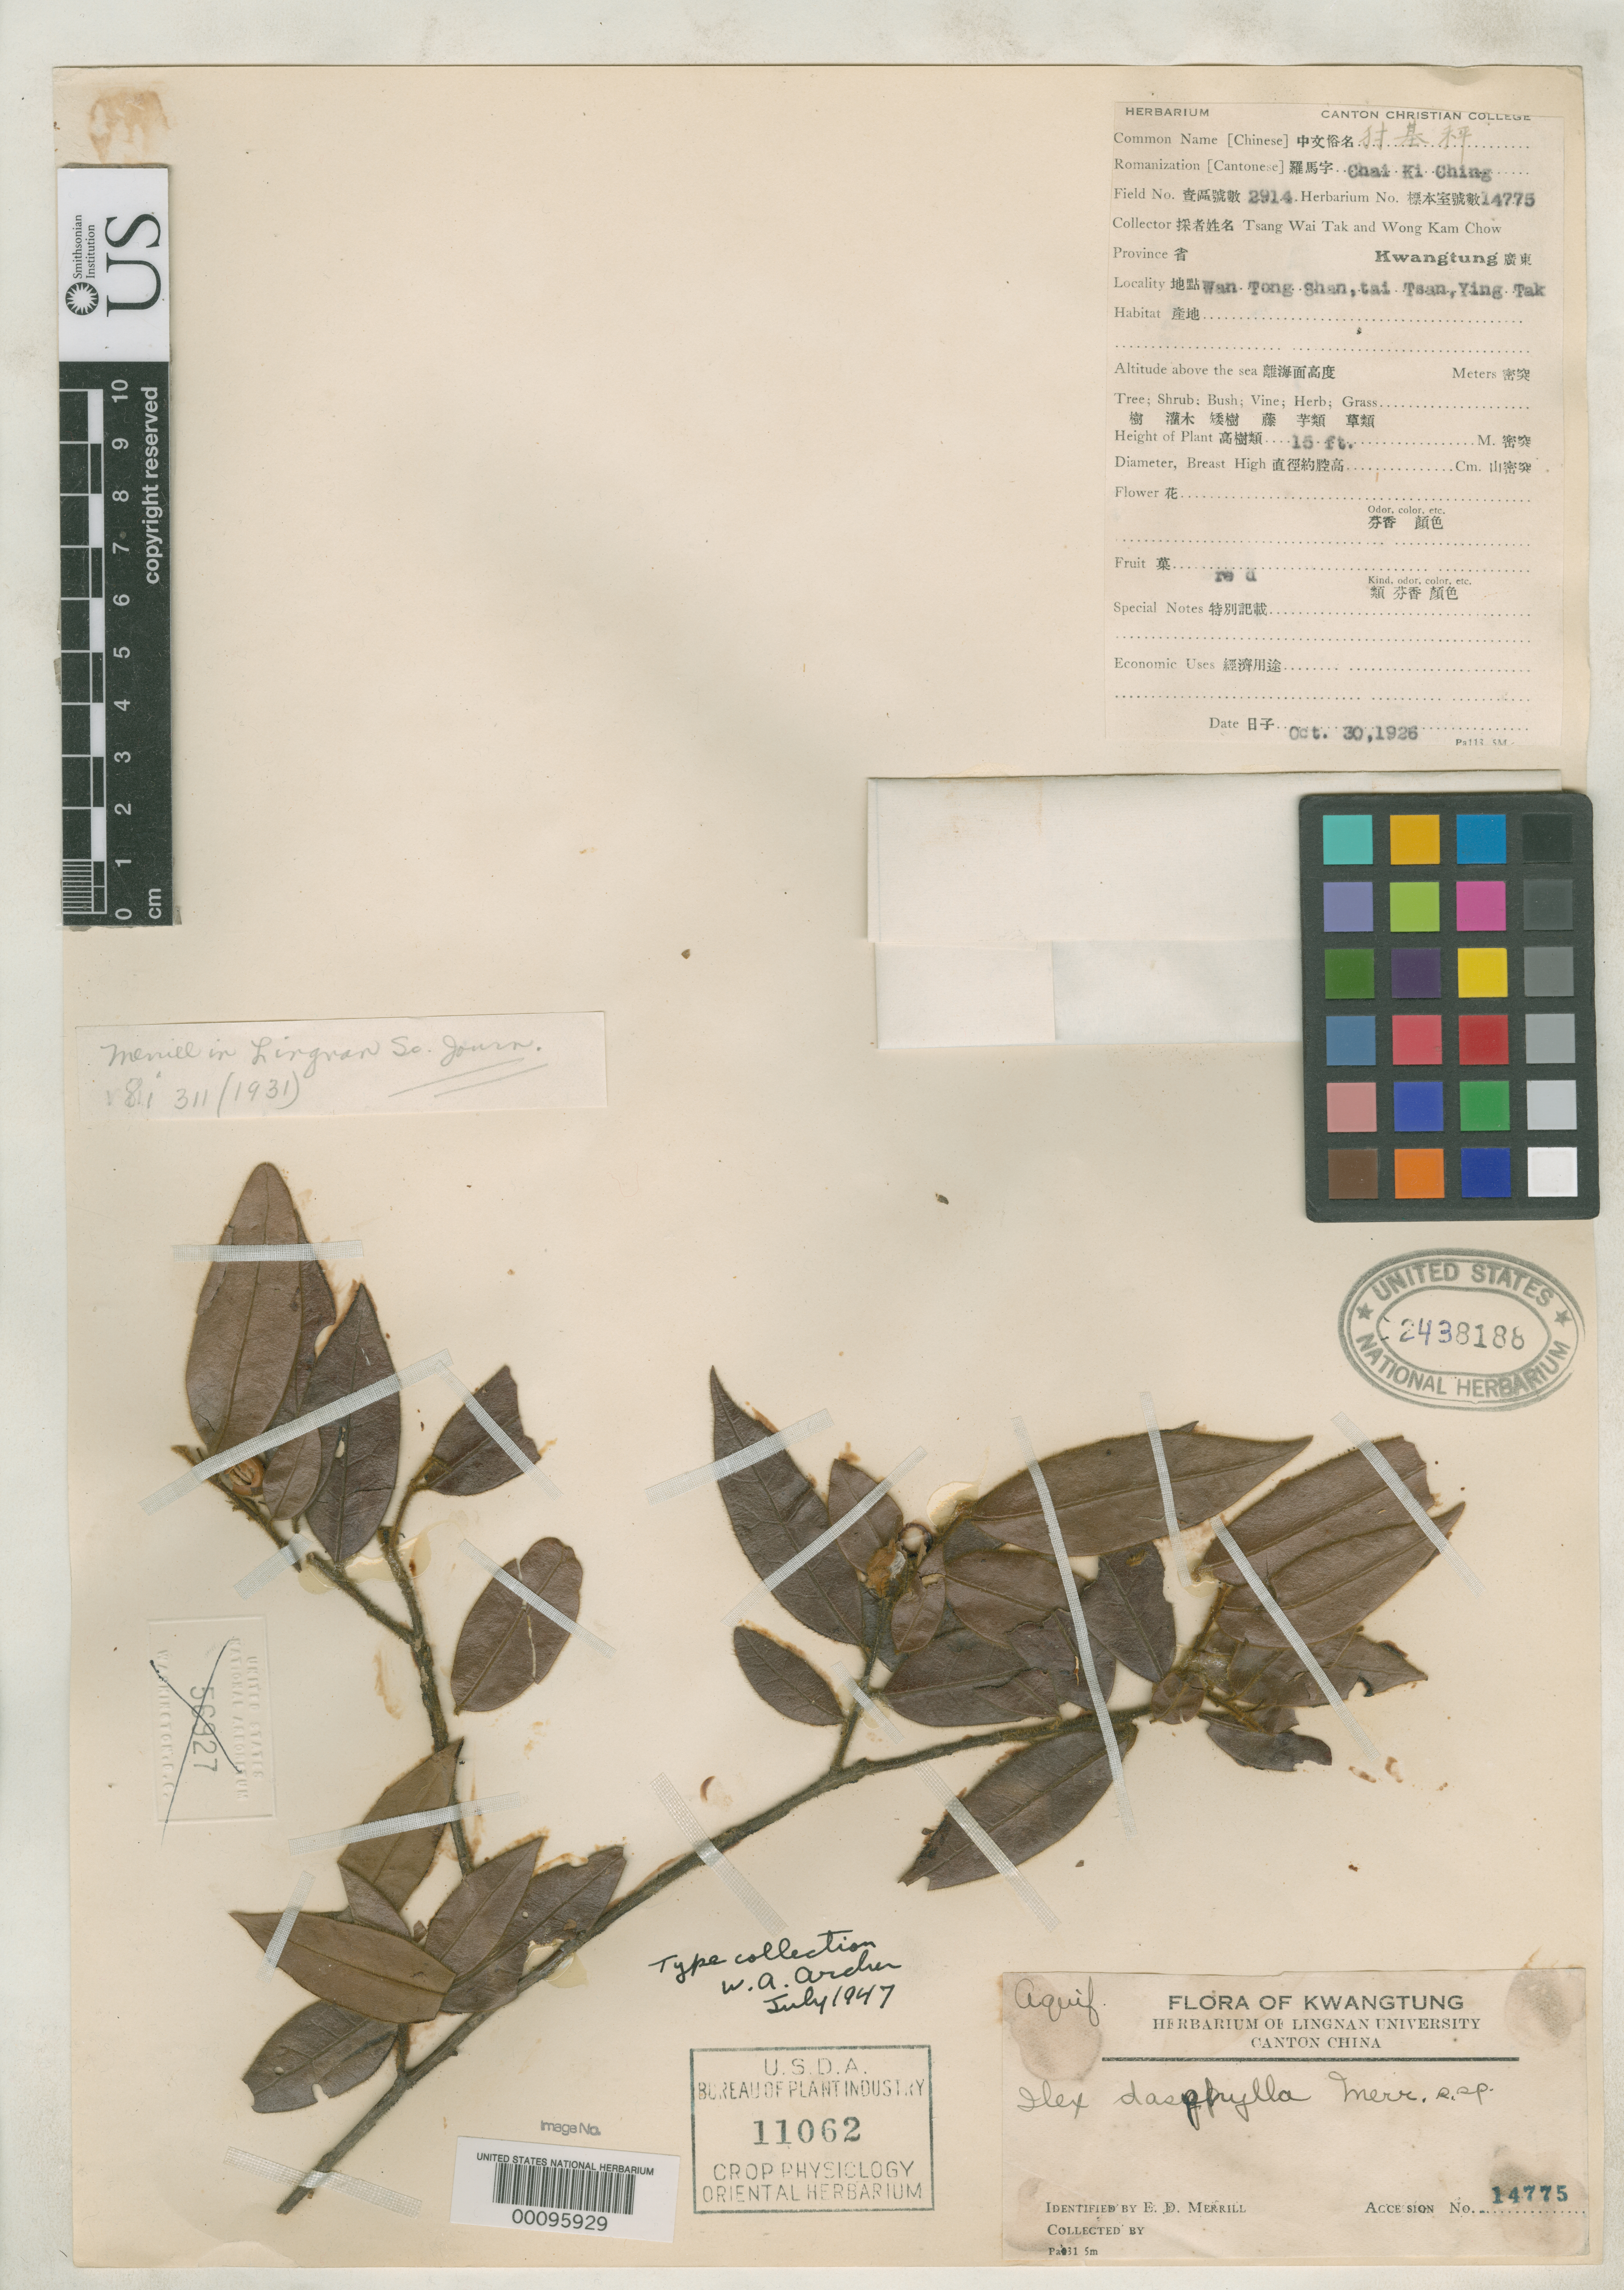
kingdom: Plantae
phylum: Tracheophyta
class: Magnoliopsida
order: Aquifoliales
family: Aquifoliaceae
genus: Ilex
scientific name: Ilex dasyphylla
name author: Merr.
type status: Isotype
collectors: W. T. Tsang & K. C. Wong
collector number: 14775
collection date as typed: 30 Oct 1926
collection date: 1926-10-30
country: China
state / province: Guangdong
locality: Wan-Tong Shan.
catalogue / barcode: US 2438188